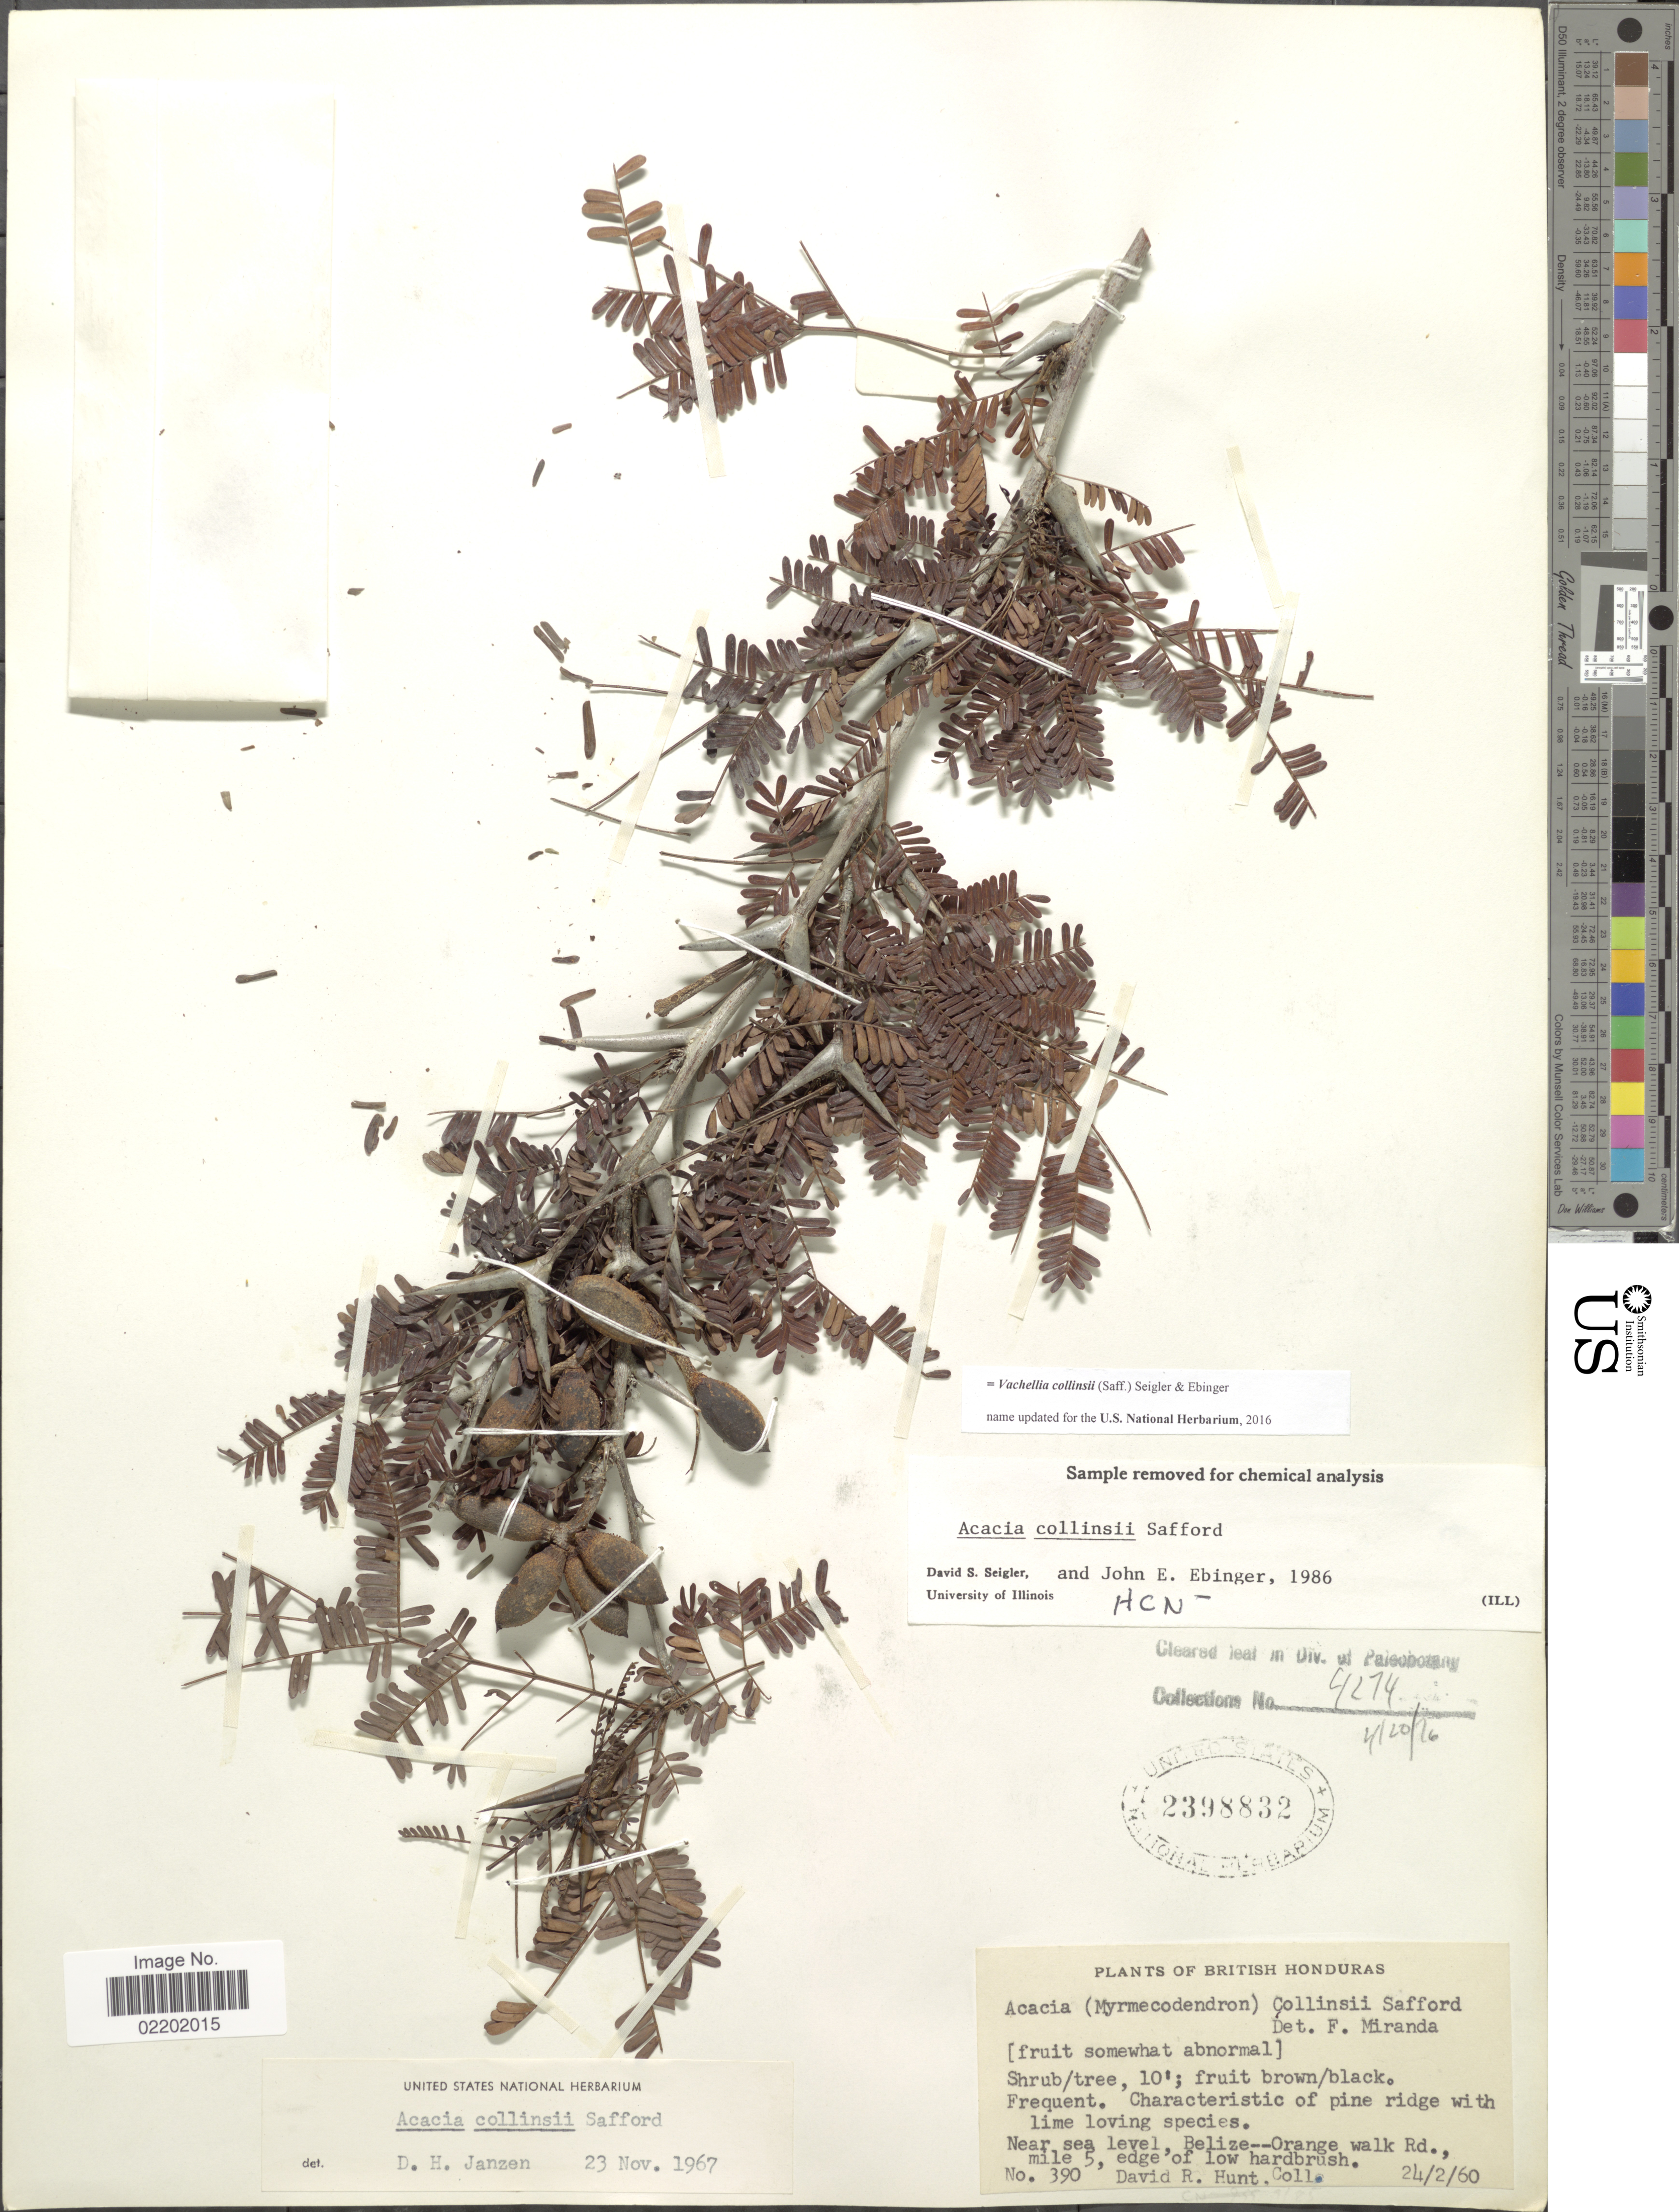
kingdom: Plantae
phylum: Tracheophyta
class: Magnoliopsida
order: Fabales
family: Fabaceae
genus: Vachellia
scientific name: Vachellia collinsii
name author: (Saff.) Seigler & Ebinger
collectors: D. R. Hunt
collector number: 390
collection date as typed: Transcribed d/m/y: 24/2/60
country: Belize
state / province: Orange Walk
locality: British Honduras, Belize-Orange Walk Rd., mile 5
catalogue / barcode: US 2398832